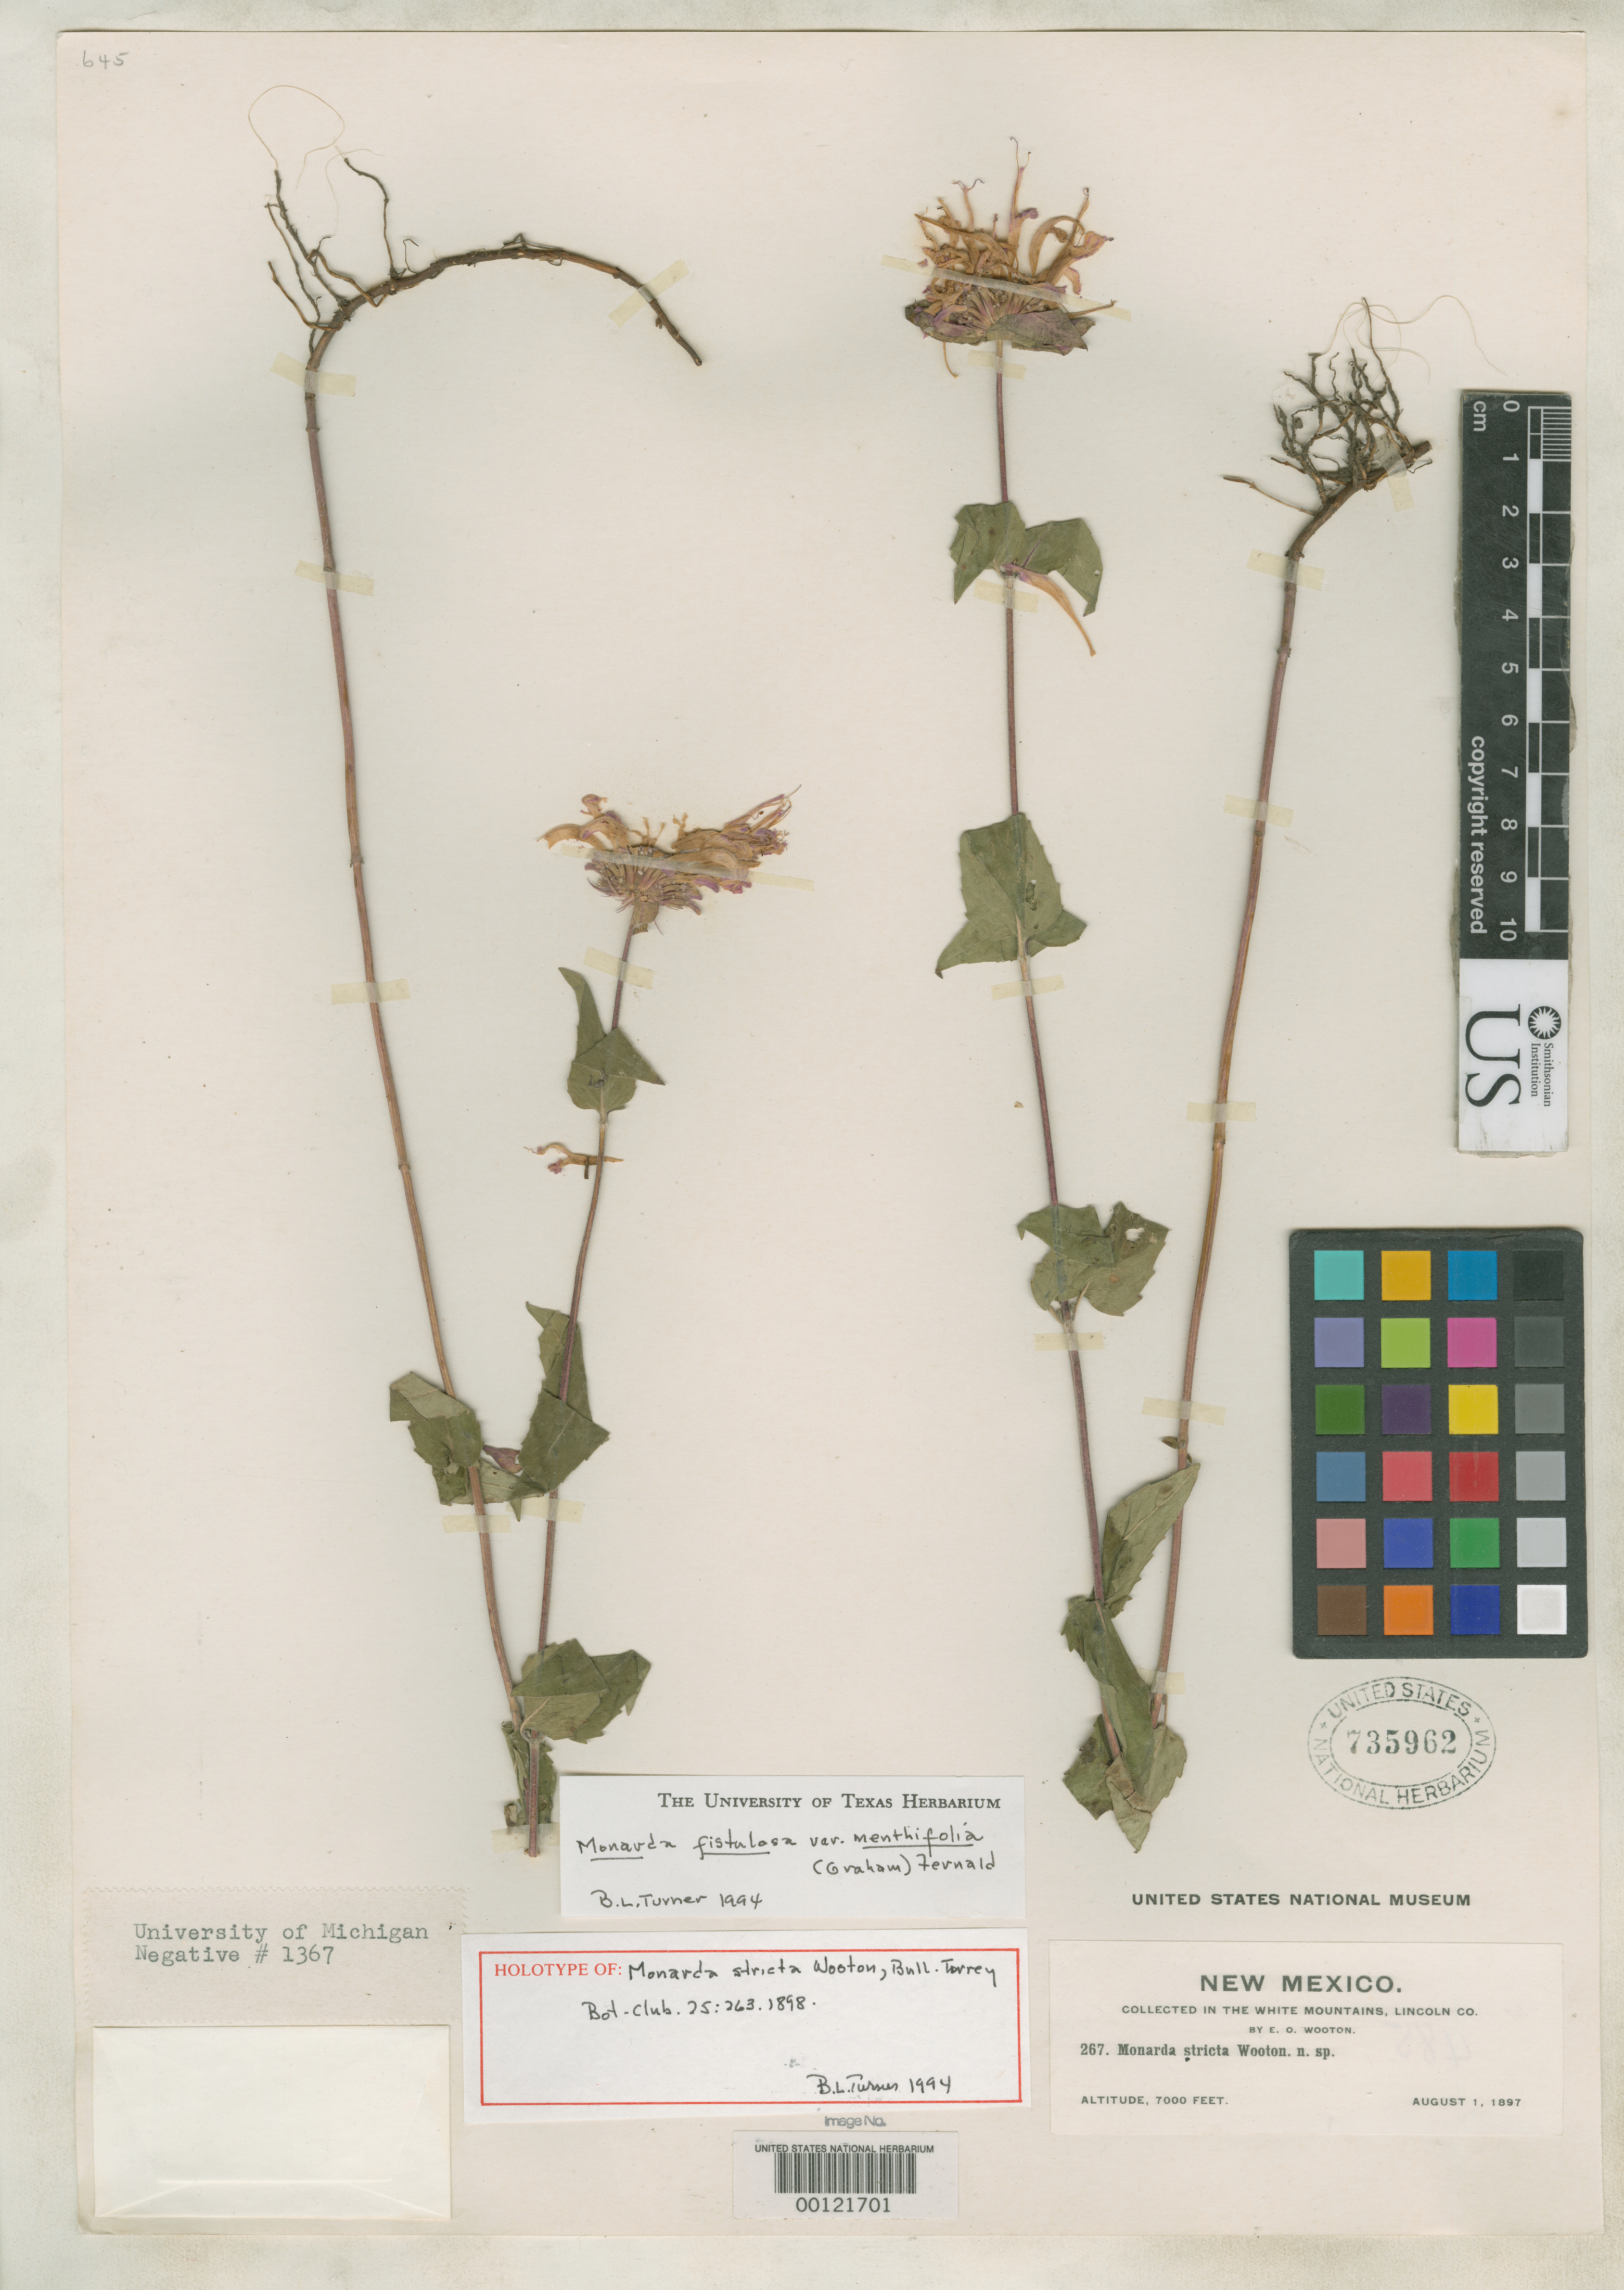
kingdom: Plantae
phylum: Tracheophyta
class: Magnoliopsida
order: Lamiales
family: Lamiaceae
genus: Monarda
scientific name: Monarda stricta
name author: Wooton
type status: Isotype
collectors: E. O. Wooton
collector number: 267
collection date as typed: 01 Aug 1897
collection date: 1897-08-01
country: United States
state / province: New Mexico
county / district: Lincoln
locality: White Mountains.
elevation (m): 2134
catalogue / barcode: US 735962